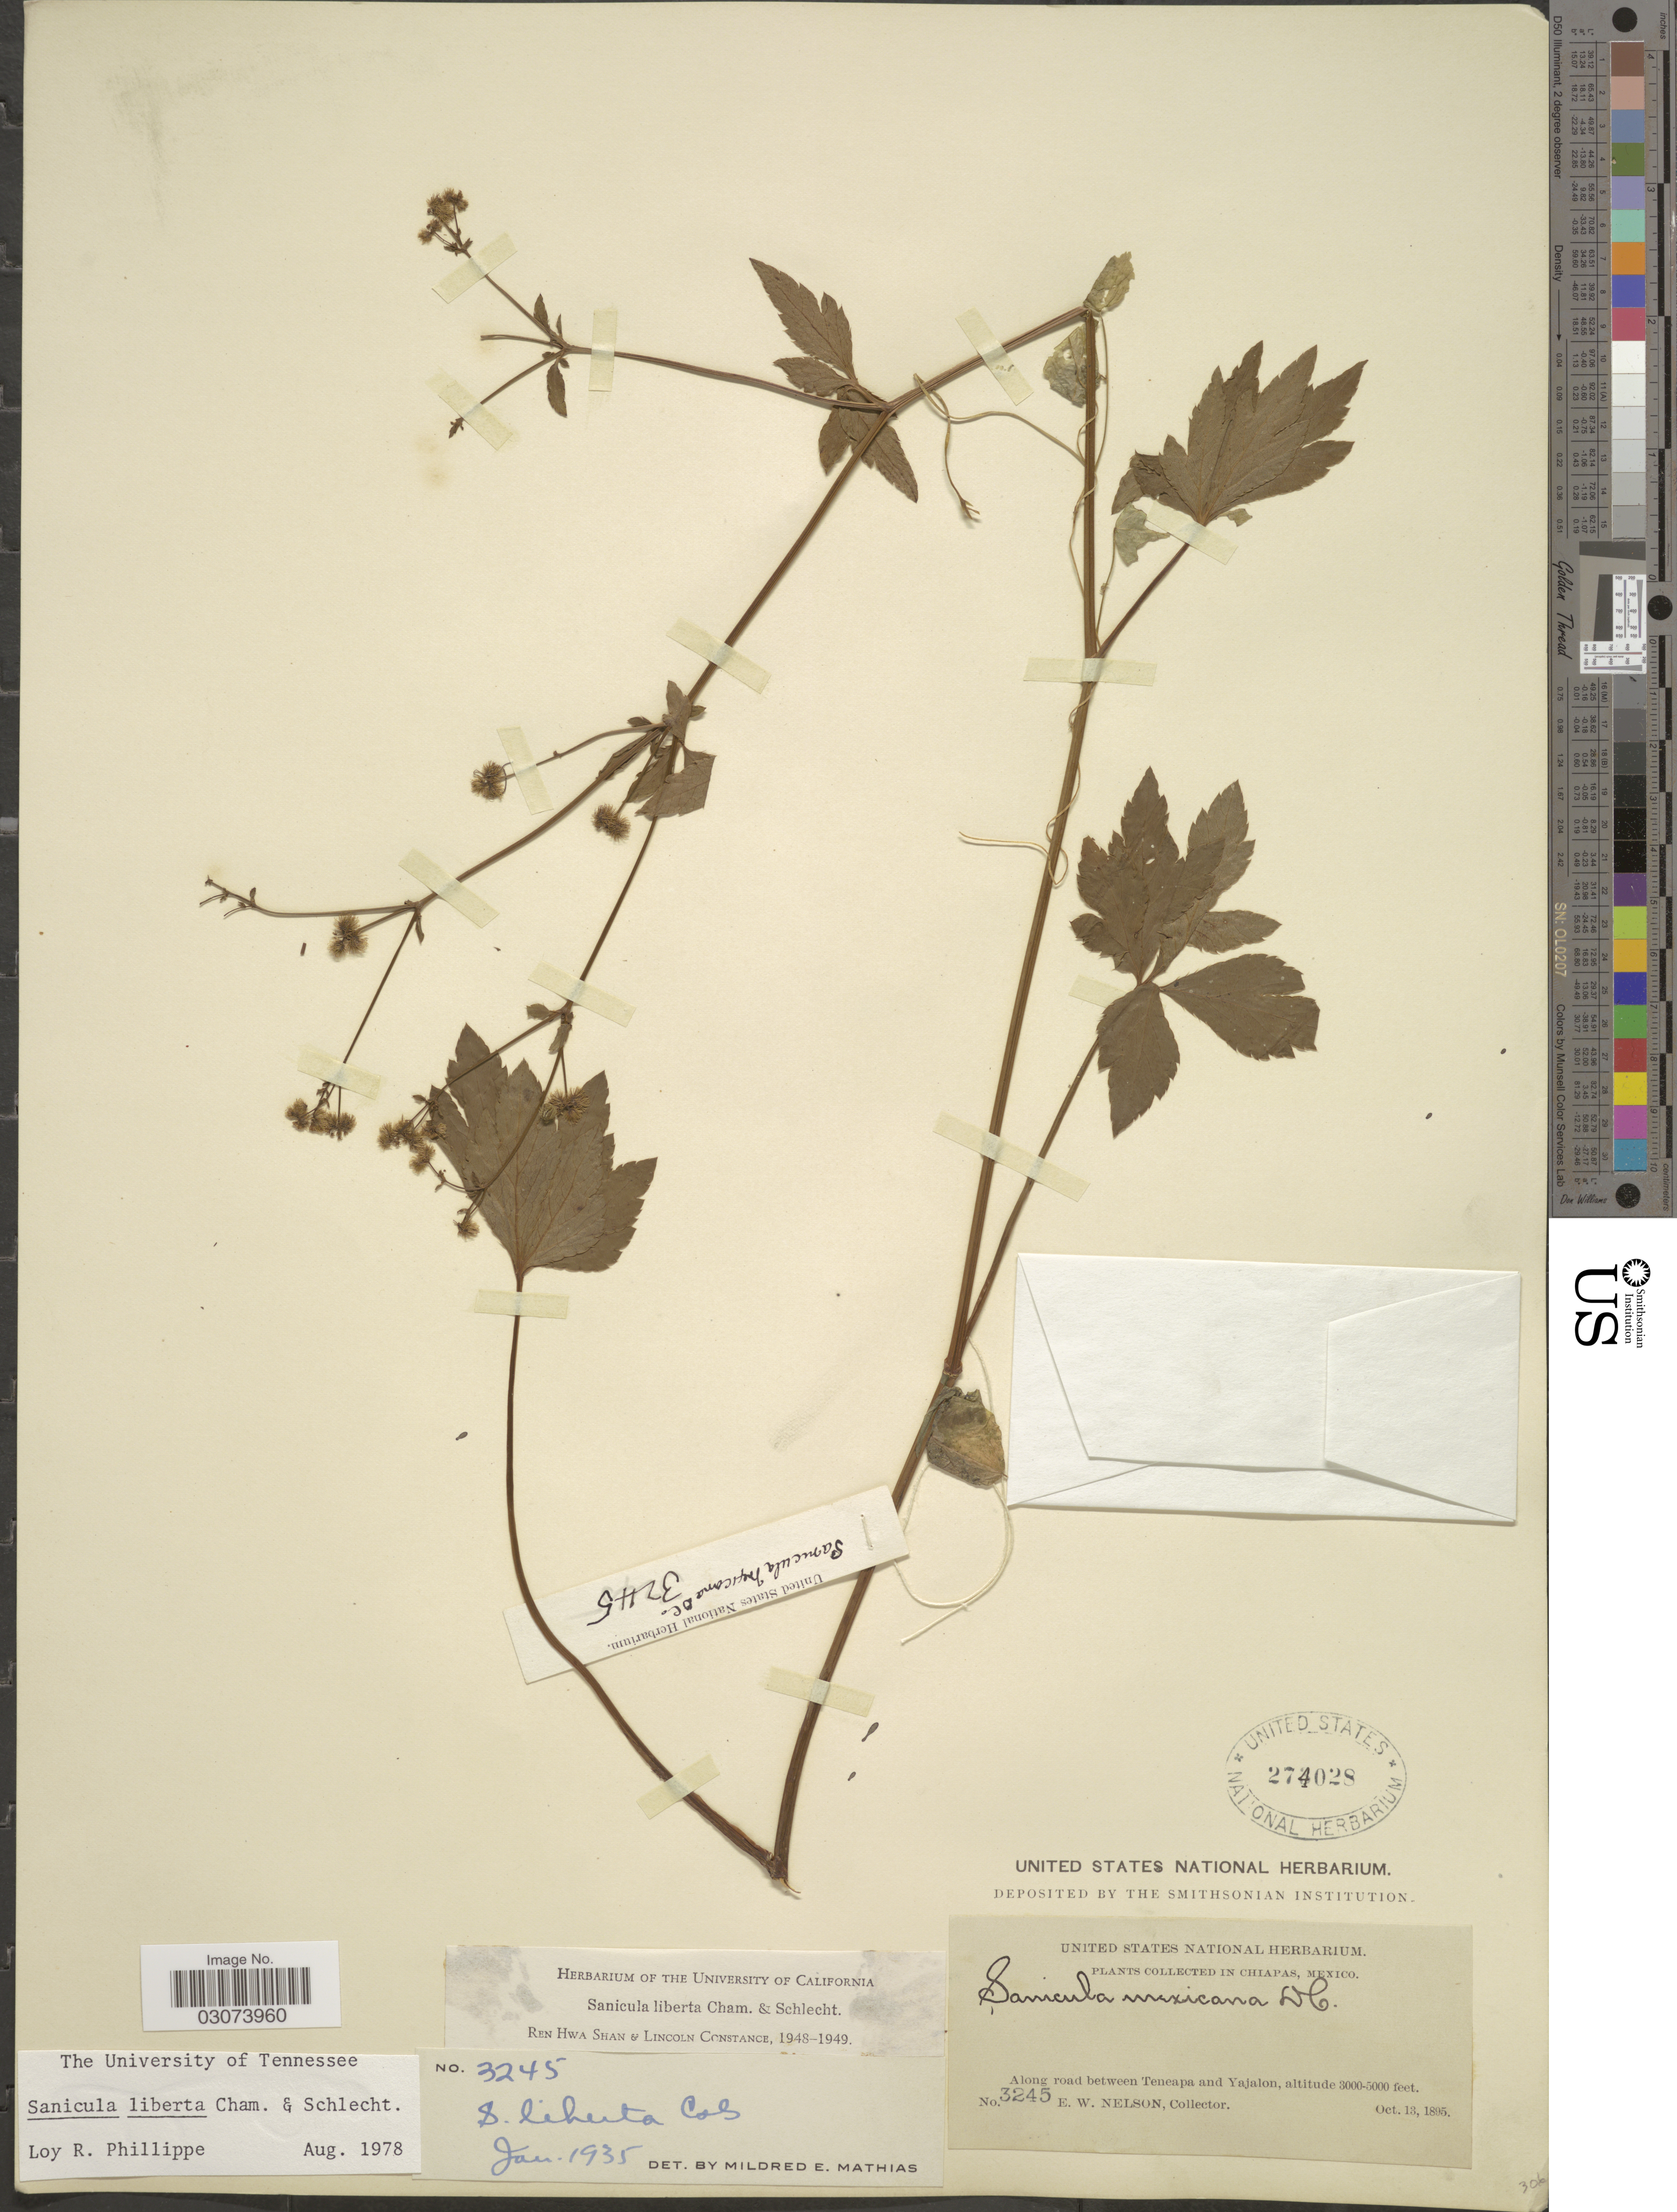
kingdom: Plantae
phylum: Tracheophyta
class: Magnoliopsida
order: Apiales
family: Apiaceae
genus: Sanicula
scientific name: Sanicula liberta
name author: Cham. & Schltdl.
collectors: E. W. Nelson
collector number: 3245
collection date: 1895-10-13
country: Mexico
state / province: Chiapas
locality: Along road between Teneapa and Yajalon.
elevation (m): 914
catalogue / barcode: US 274028